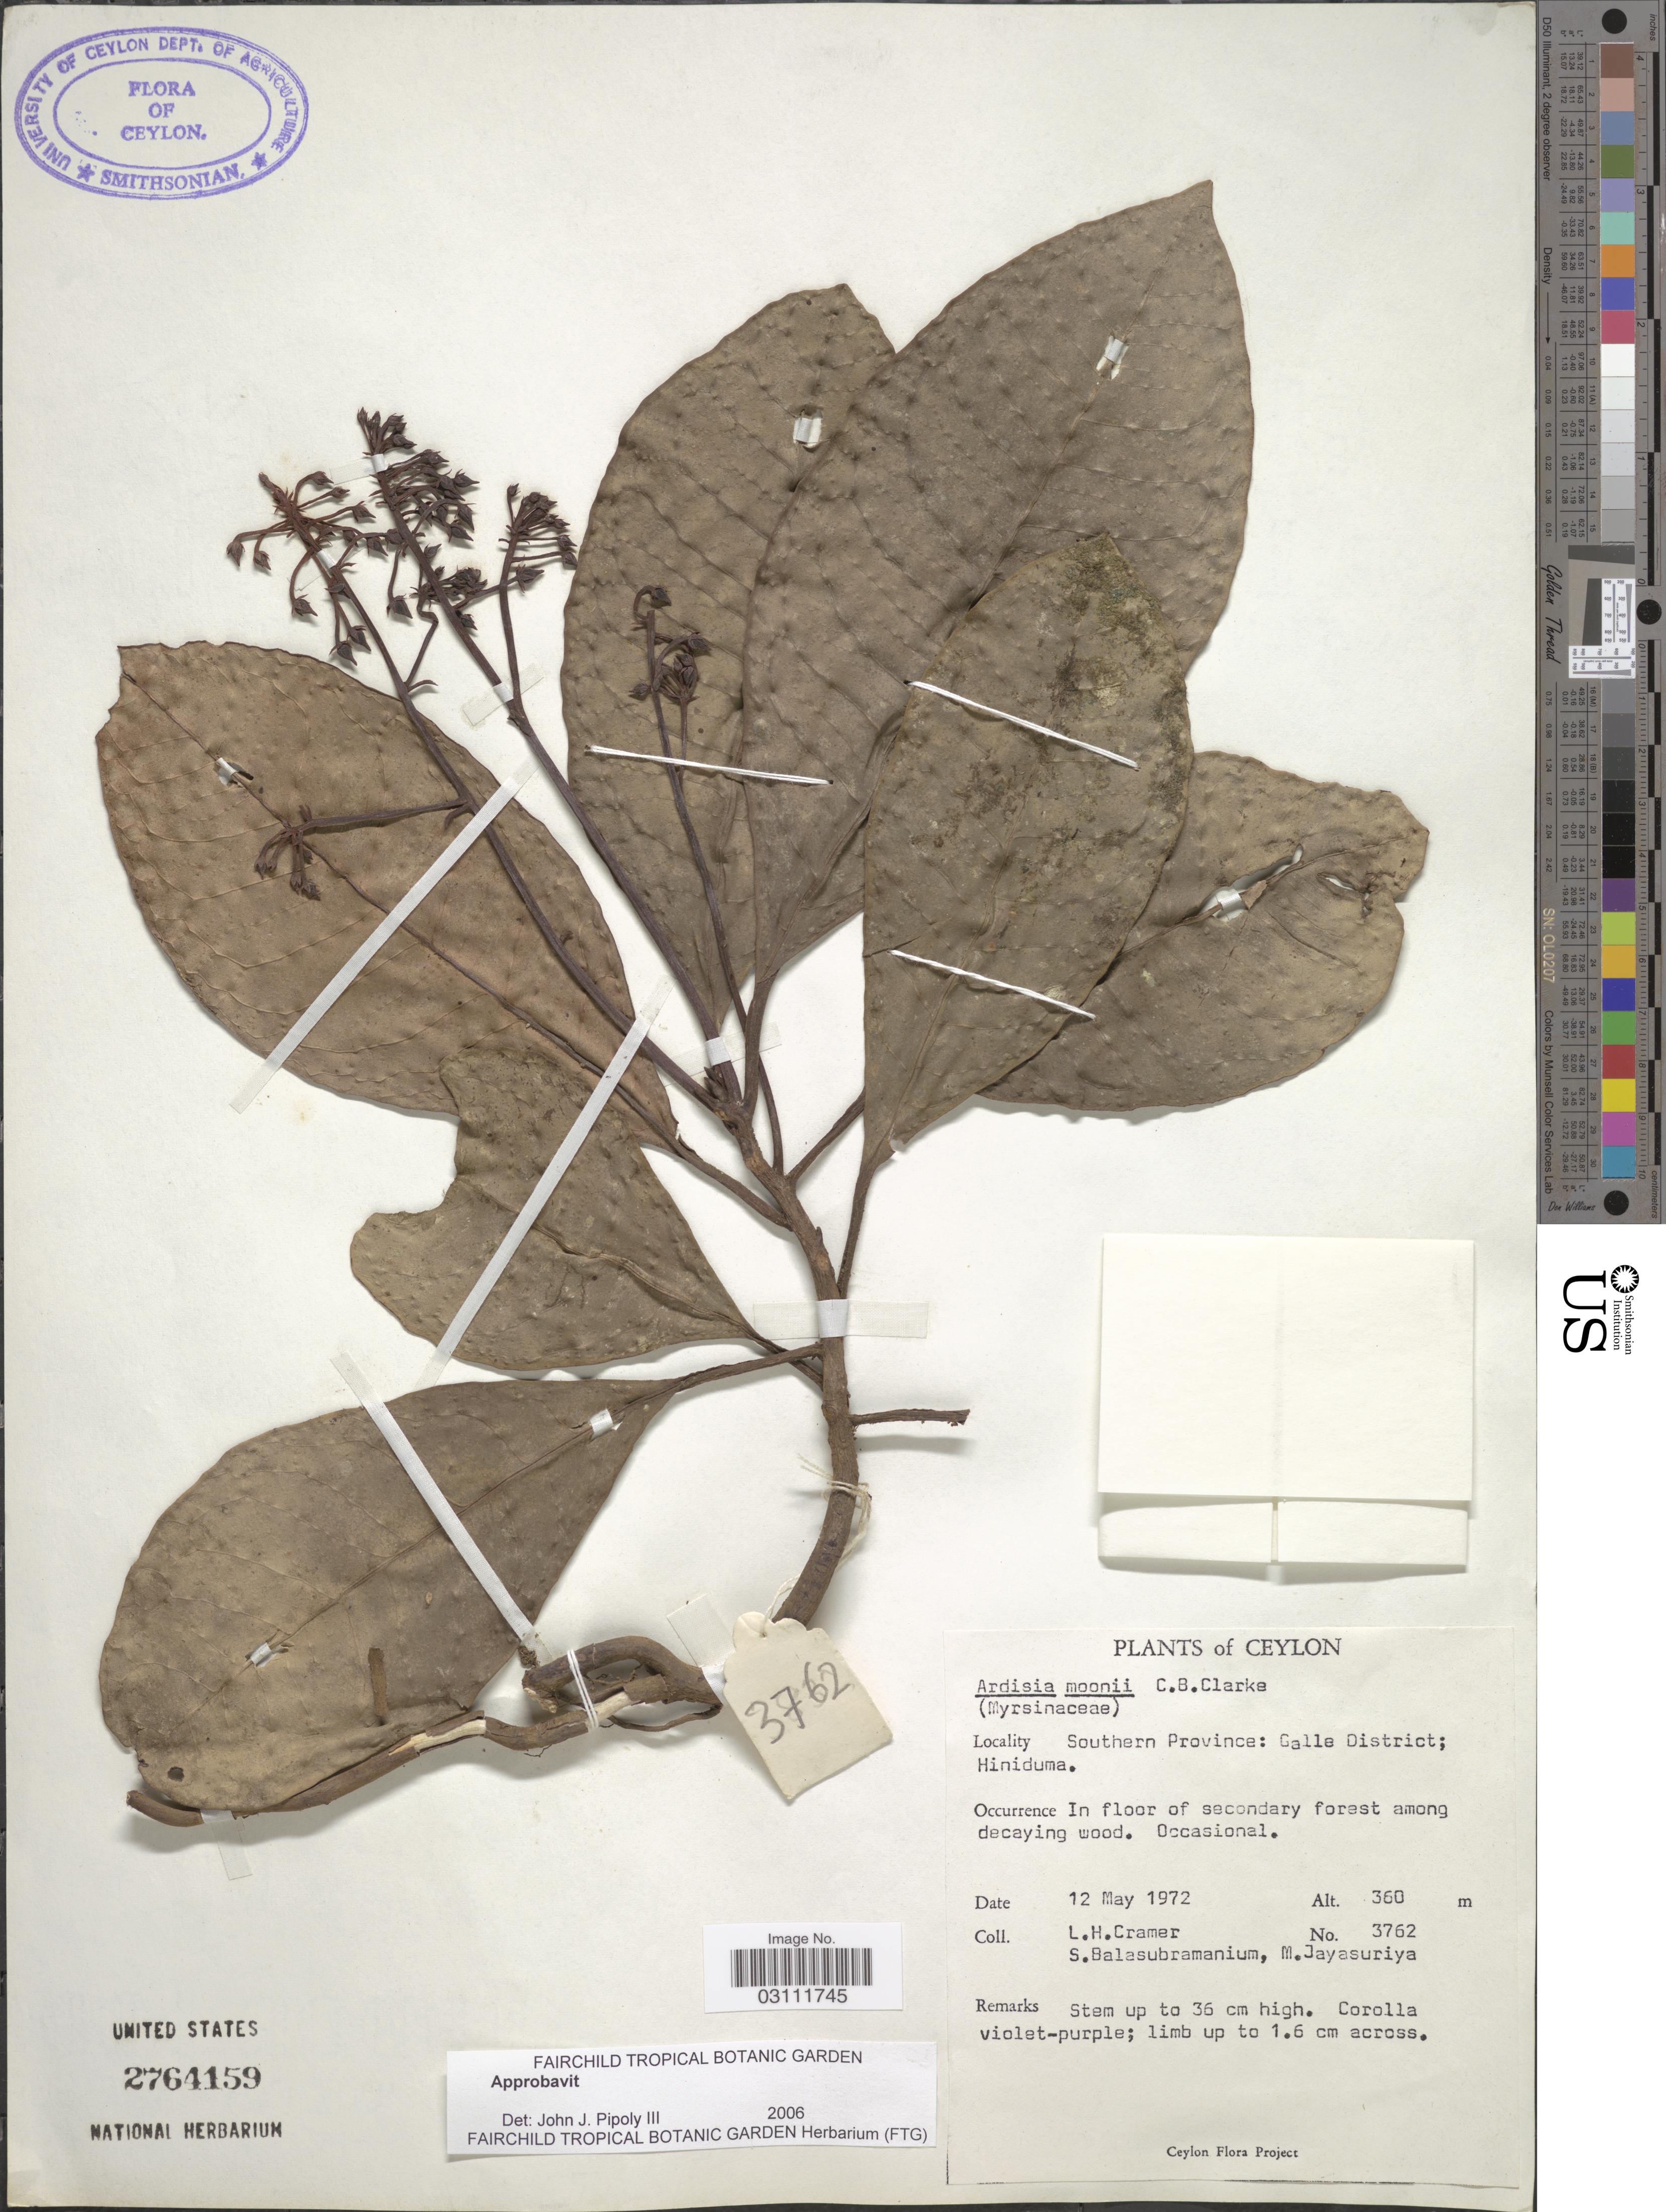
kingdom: Plantae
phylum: Tracheophyta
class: Magnoliopsida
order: Ericales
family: Primulaceae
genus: Ardisia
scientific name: Ardisia moonii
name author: C.B. Clarke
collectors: L. H. Cramer, S. Balasubramanium & M. Jayasuriya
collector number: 3762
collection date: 1972-05-12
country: Sri Lanka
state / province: Southern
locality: Ceylon, Southern Province: Galle District; Hiniduma.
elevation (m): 360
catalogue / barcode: US 2764159